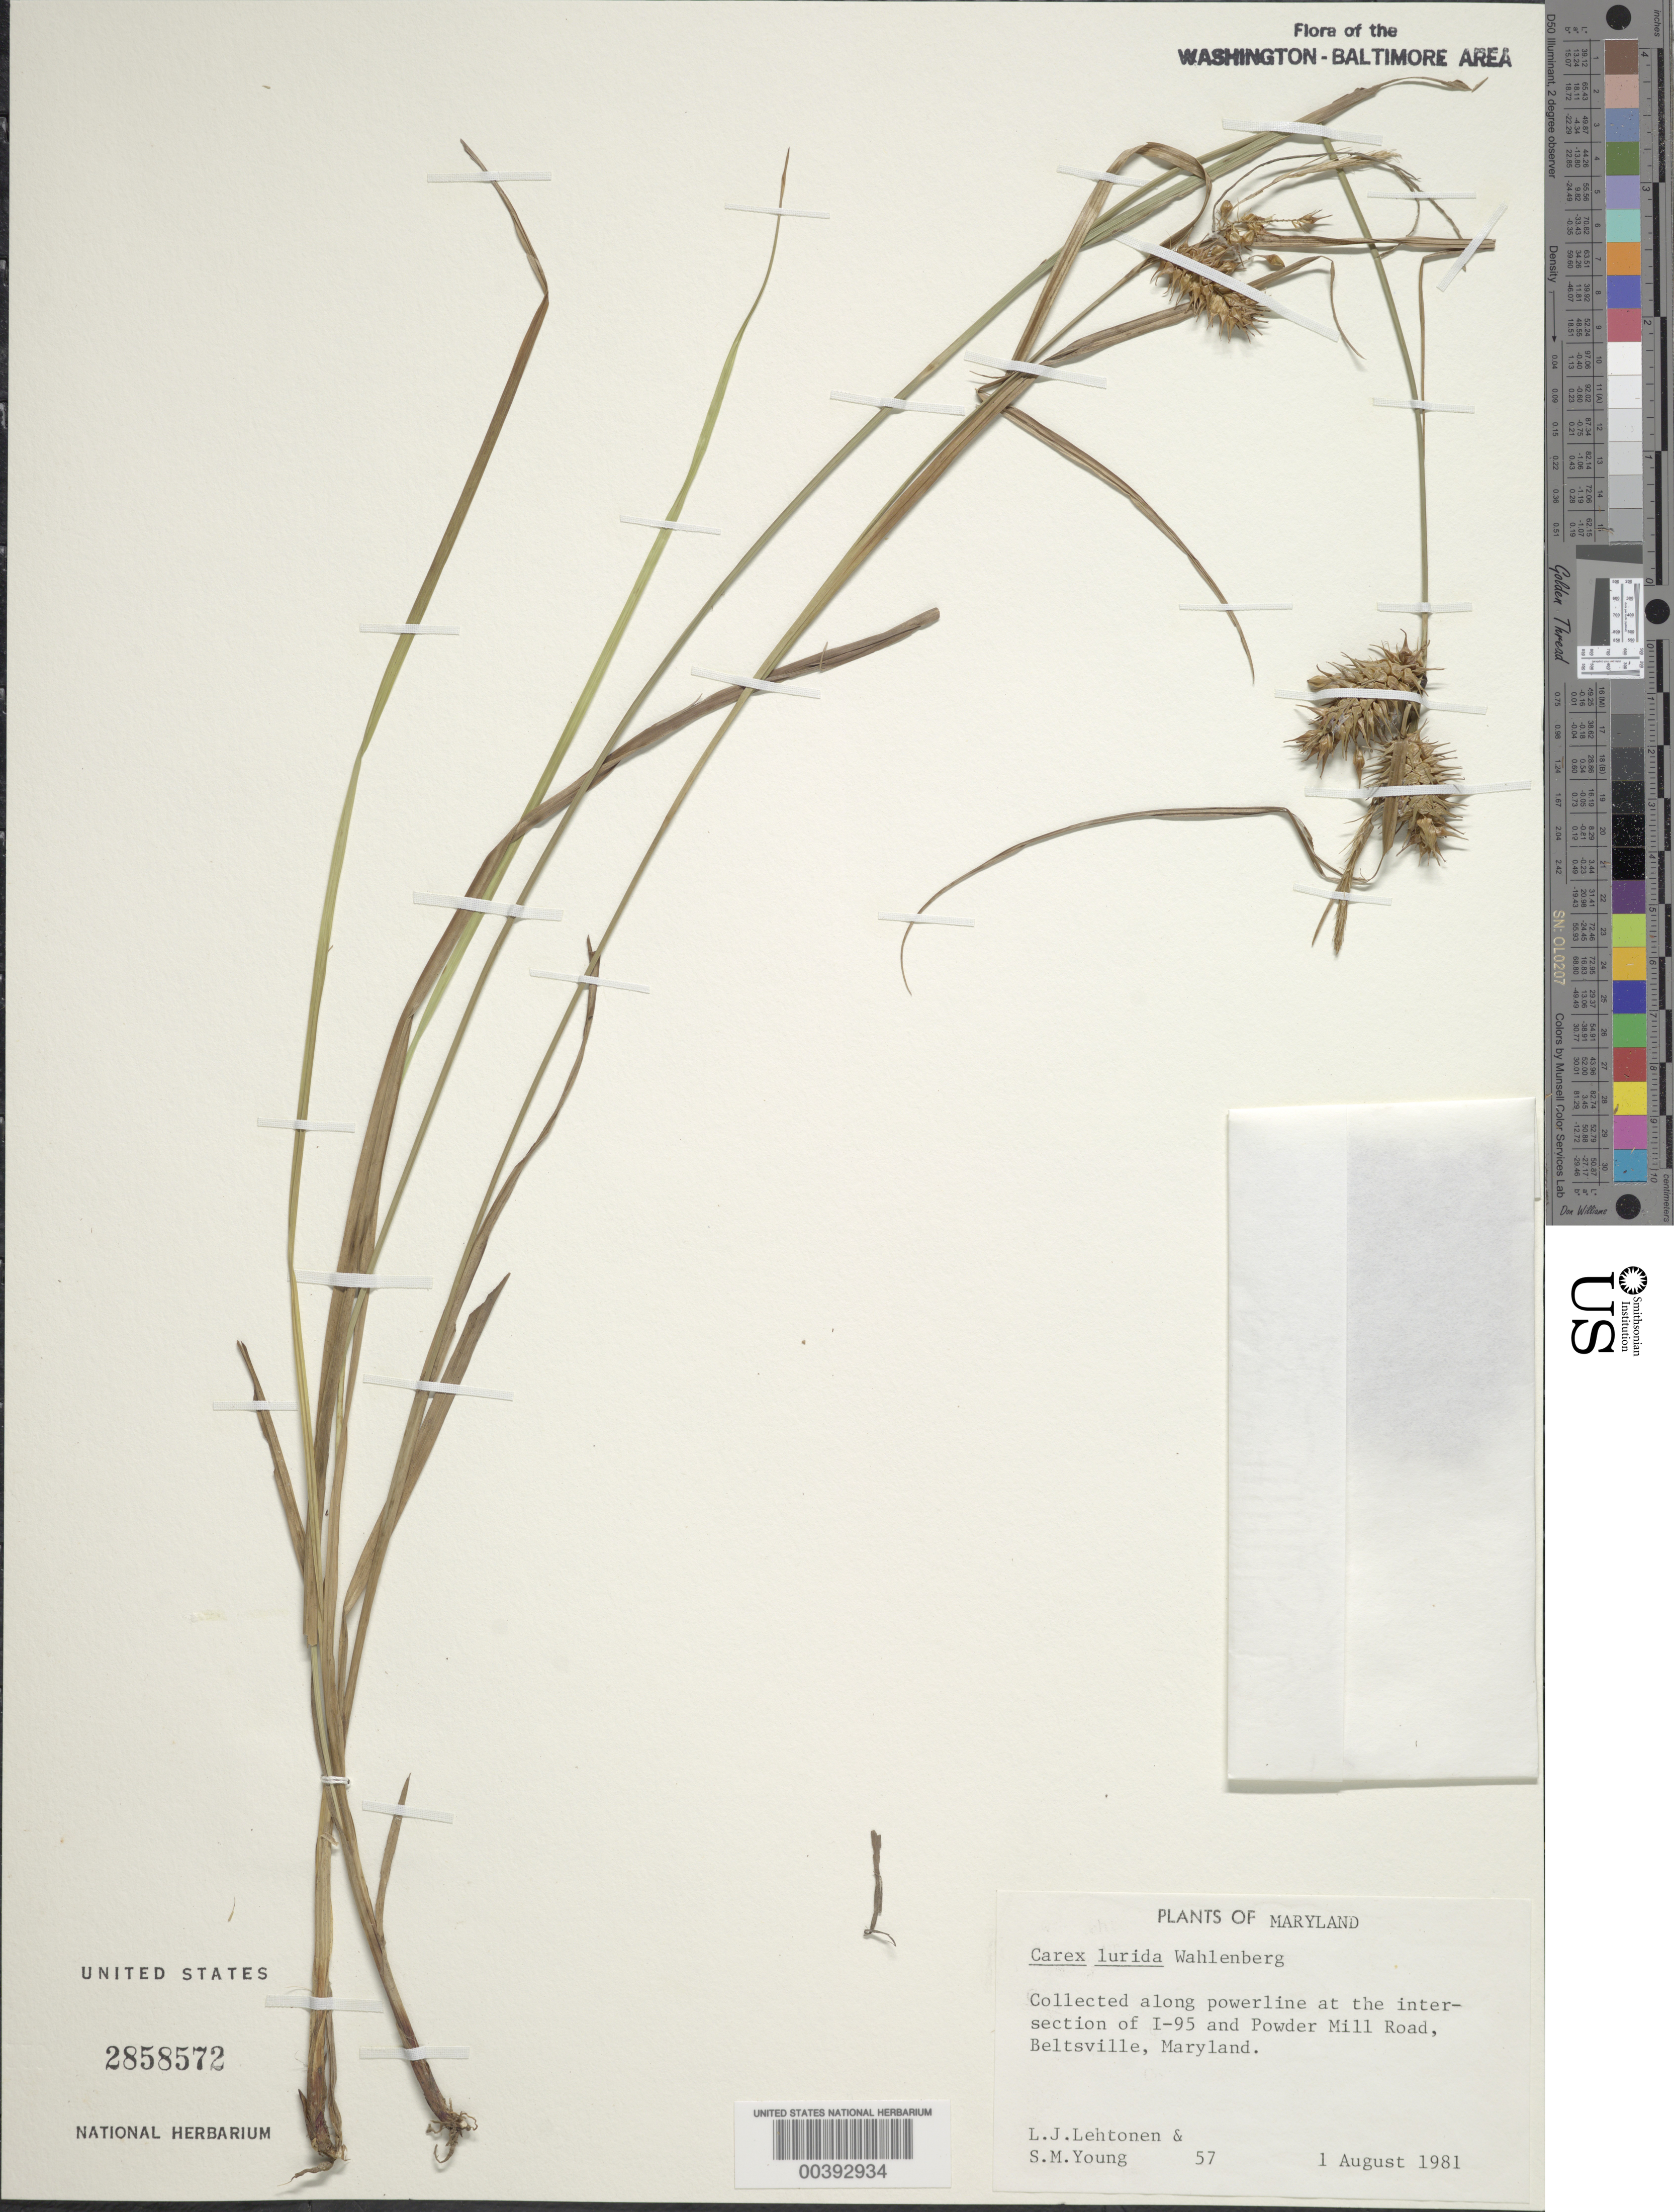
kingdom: Plantae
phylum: Tracheophyta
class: Liliopsida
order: Poales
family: Cyperaceae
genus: Carex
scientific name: Carex lurida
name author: Wahlenb.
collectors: L. Lehtonen & S. Young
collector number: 57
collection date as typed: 01 Aug 1981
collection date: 1981-08-01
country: United States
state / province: Maryland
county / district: Prince George's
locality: intersection of I-95 and Powder Mill Road, Beltsville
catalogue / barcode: US 2858572